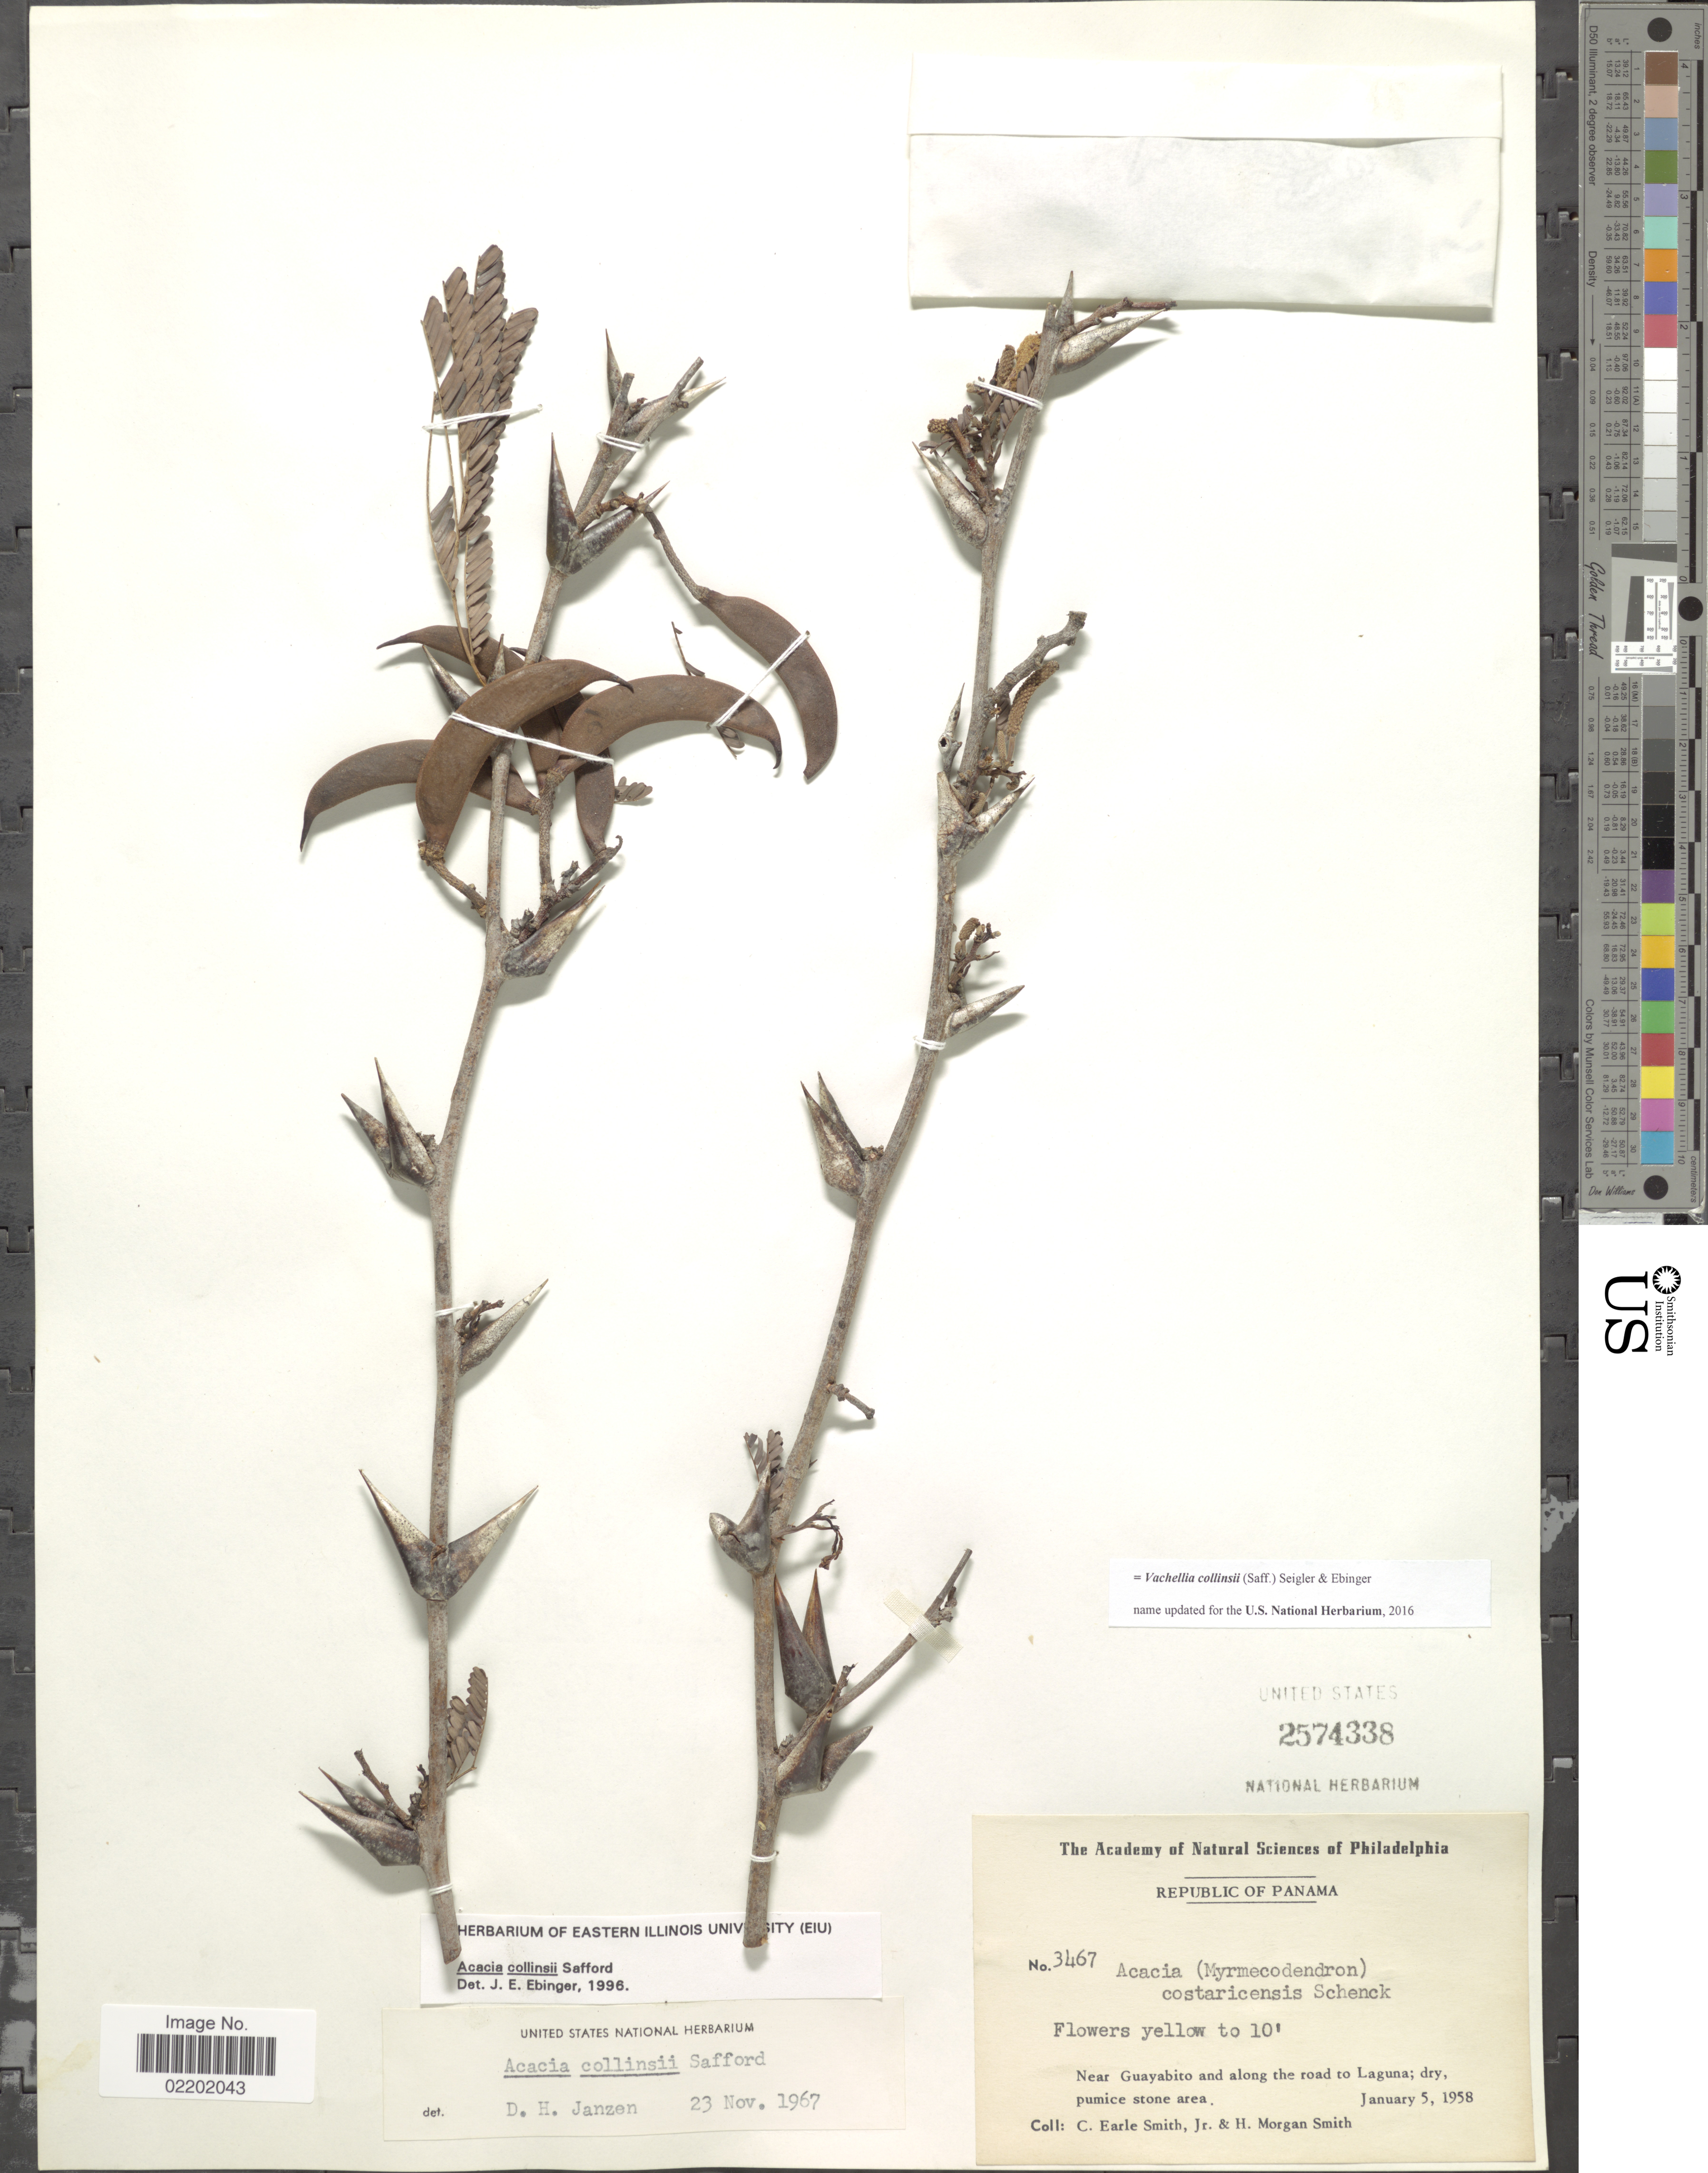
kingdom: Plantae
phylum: Tracheophyta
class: Magnoliopsida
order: Fabales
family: Fabaceae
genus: Vachellia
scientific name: Vachellia collinsii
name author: (Saff.) Seigler & Ebinger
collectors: C. E. Smith Jr. & H. M. Smith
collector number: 3467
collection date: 1958-01-05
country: Panama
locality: Republic of Panama, Near Guayabito and along the road to Laguna; dry pumice stone area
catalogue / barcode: US 2574338